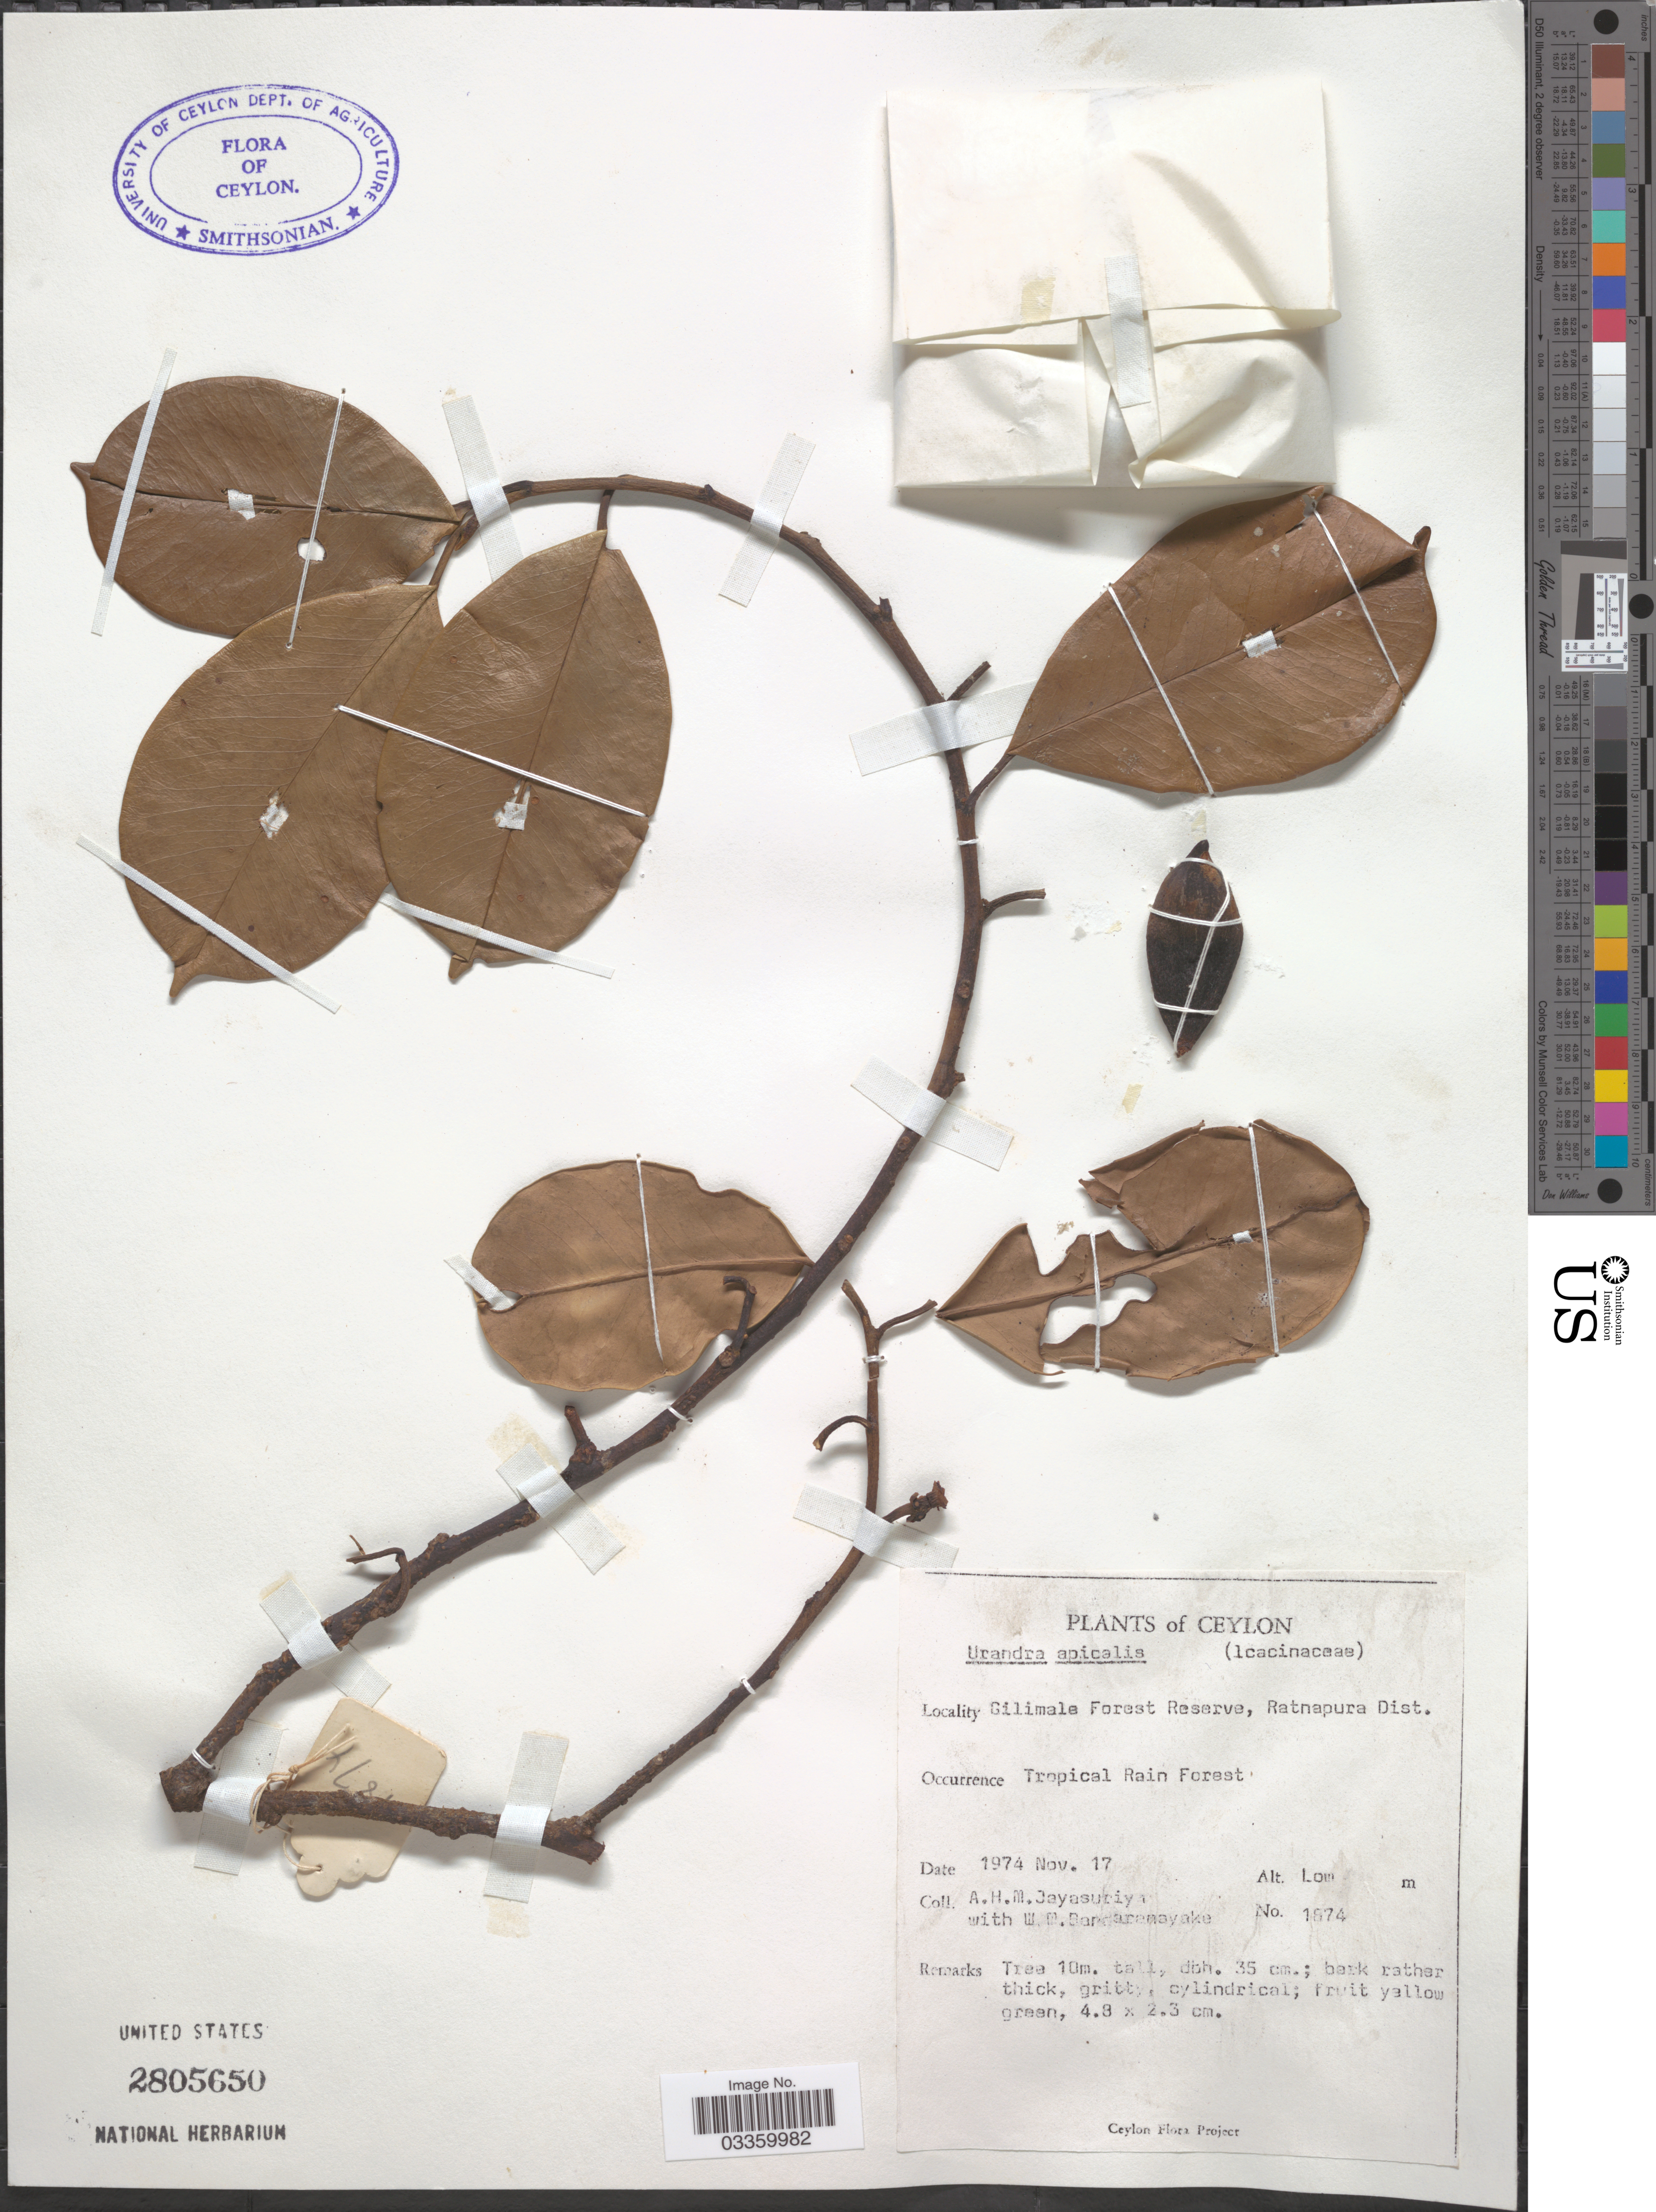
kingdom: Plantae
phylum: Tracheophyta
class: Magnoliopsida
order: Cardiopteridales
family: Stemonuraceae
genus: Stemonurus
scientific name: Stemonurus apicalis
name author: (Thwaites) Miers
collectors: A. H. Jayasuriya & W. Bandaranayake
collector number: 1674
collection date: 1974-11-17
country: Sri Lanka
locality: Ceylon. Gilimale Forest Reserve, Ratnapura Dist. Tropical Rain Forest.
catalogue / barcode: US 2805650